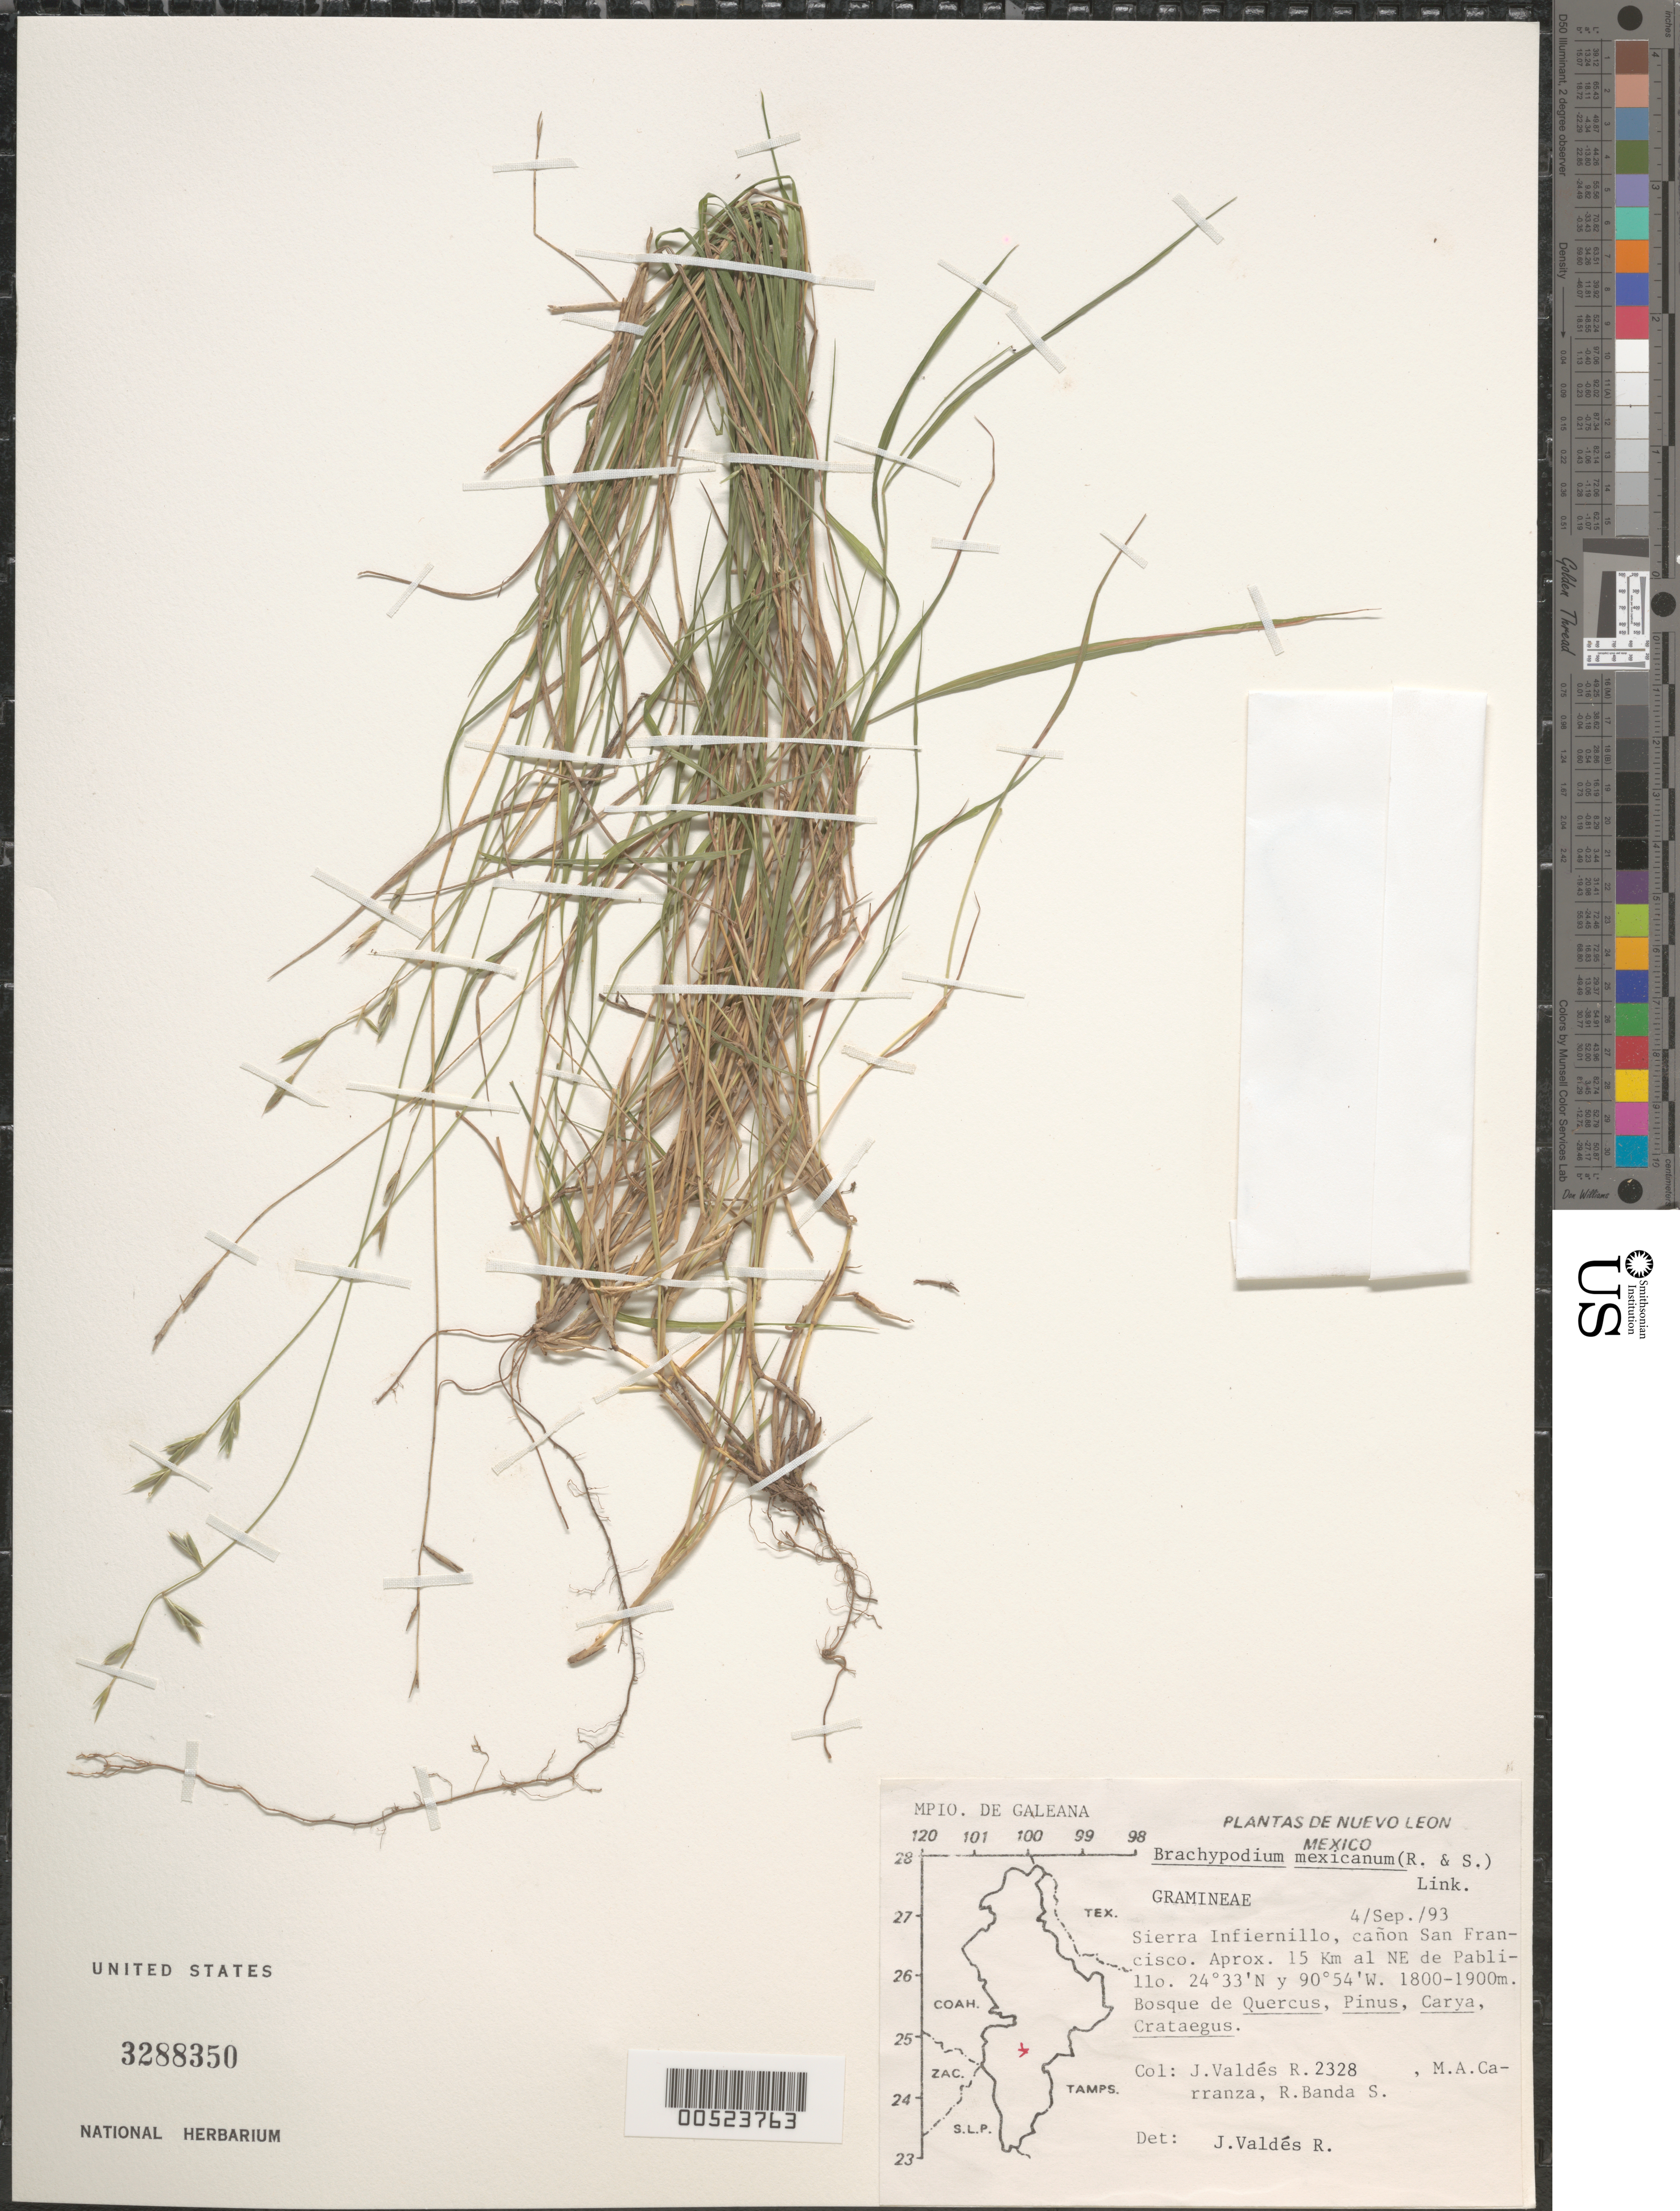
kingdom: Plantae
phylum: Tracheophyta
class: Liliopsida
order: Poales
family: Poaceae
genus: Brachypodium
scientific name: Brachypodium mexicanum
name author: (Roem. & Schult.) Link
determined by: Valdés-Reyna, Jesús, (ANSM), Universidad Autonoma Agraria Antonio Narro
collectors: J. Valdés-Reyna, M. Carranza & R. Banda-S.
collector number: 2328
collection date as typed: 4 Sep 1993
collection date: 1993-09-04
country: Mexico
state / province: Nuevo León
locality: Sierra Infiernillo, ca¤on San Francisco, aprox. 15 km al NE de Pablillo, Mpio. de Galeana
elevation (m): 1800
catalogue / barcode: US 3288350